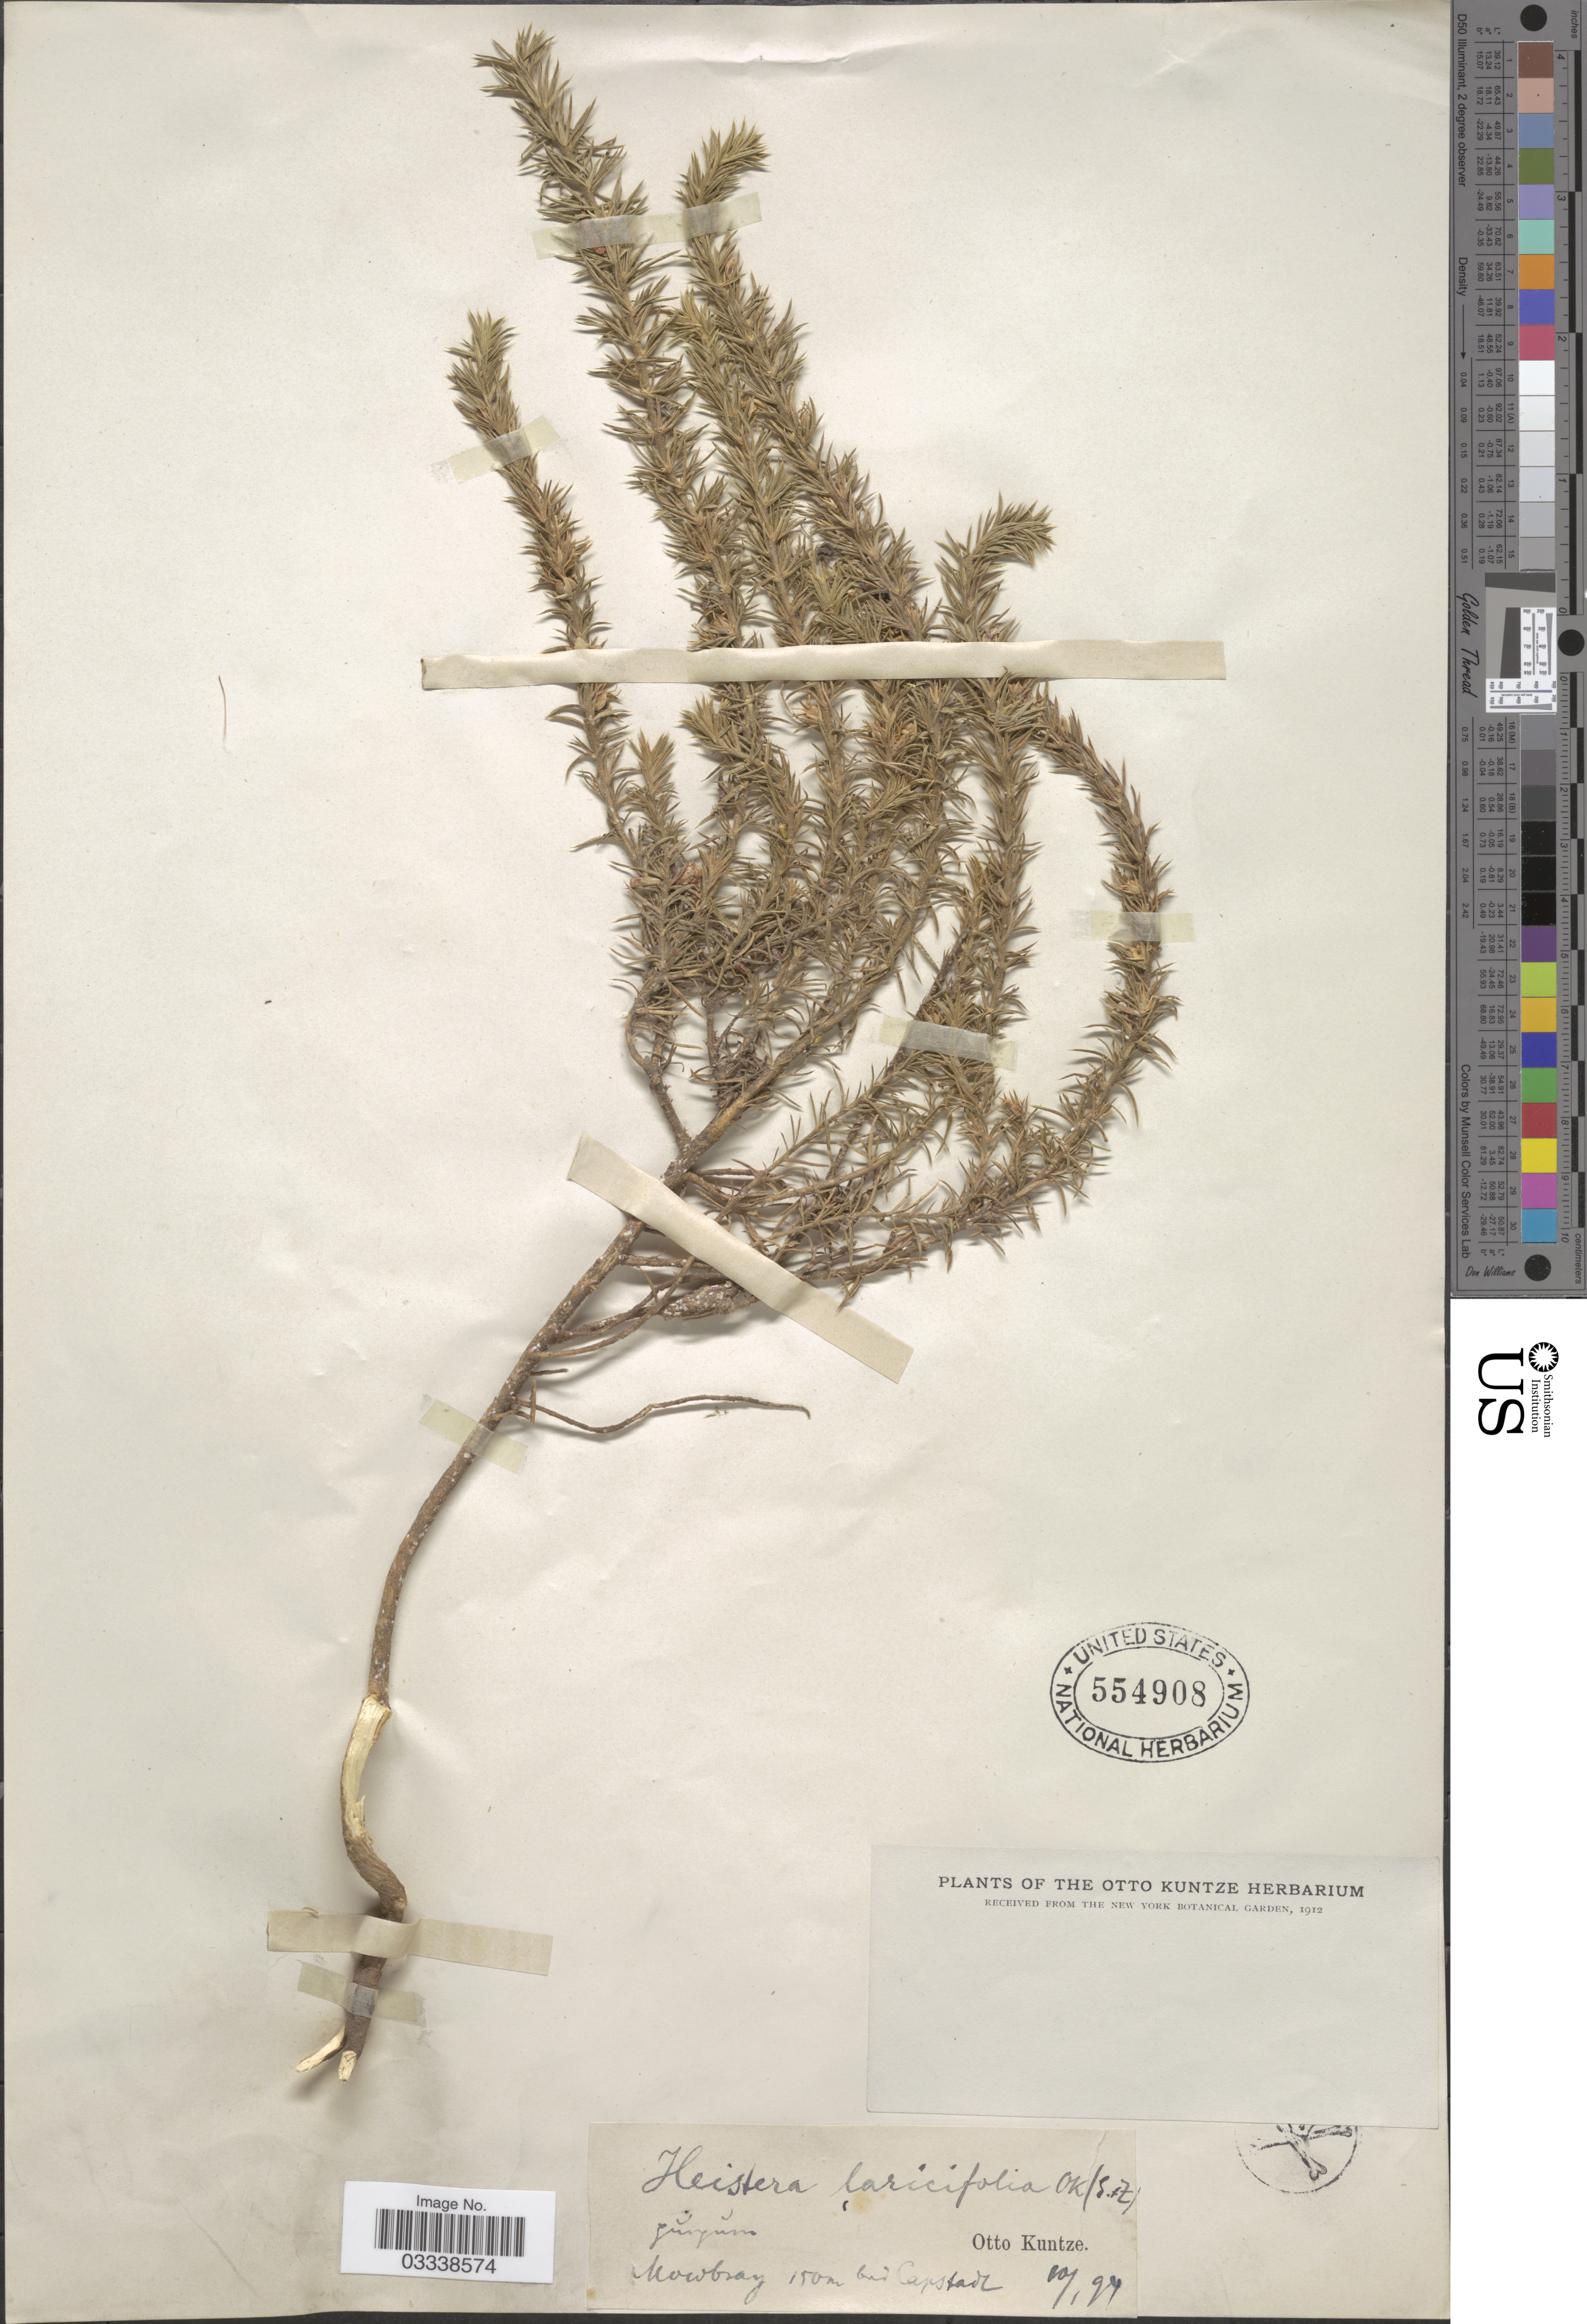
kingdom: Plantae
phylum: Tracheophyta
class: Magnoliopsida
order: Fabales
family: Polygalaceae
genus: Muraltia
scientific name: Muraltia laricifolia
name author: Eckl. & Zeyh.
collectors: C.E.O. Kuntze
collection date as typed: Transcribed d/m/y: 10/1/97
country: South Africa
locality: Mowbray Capstadt.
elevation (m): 150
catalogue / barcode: US 554908